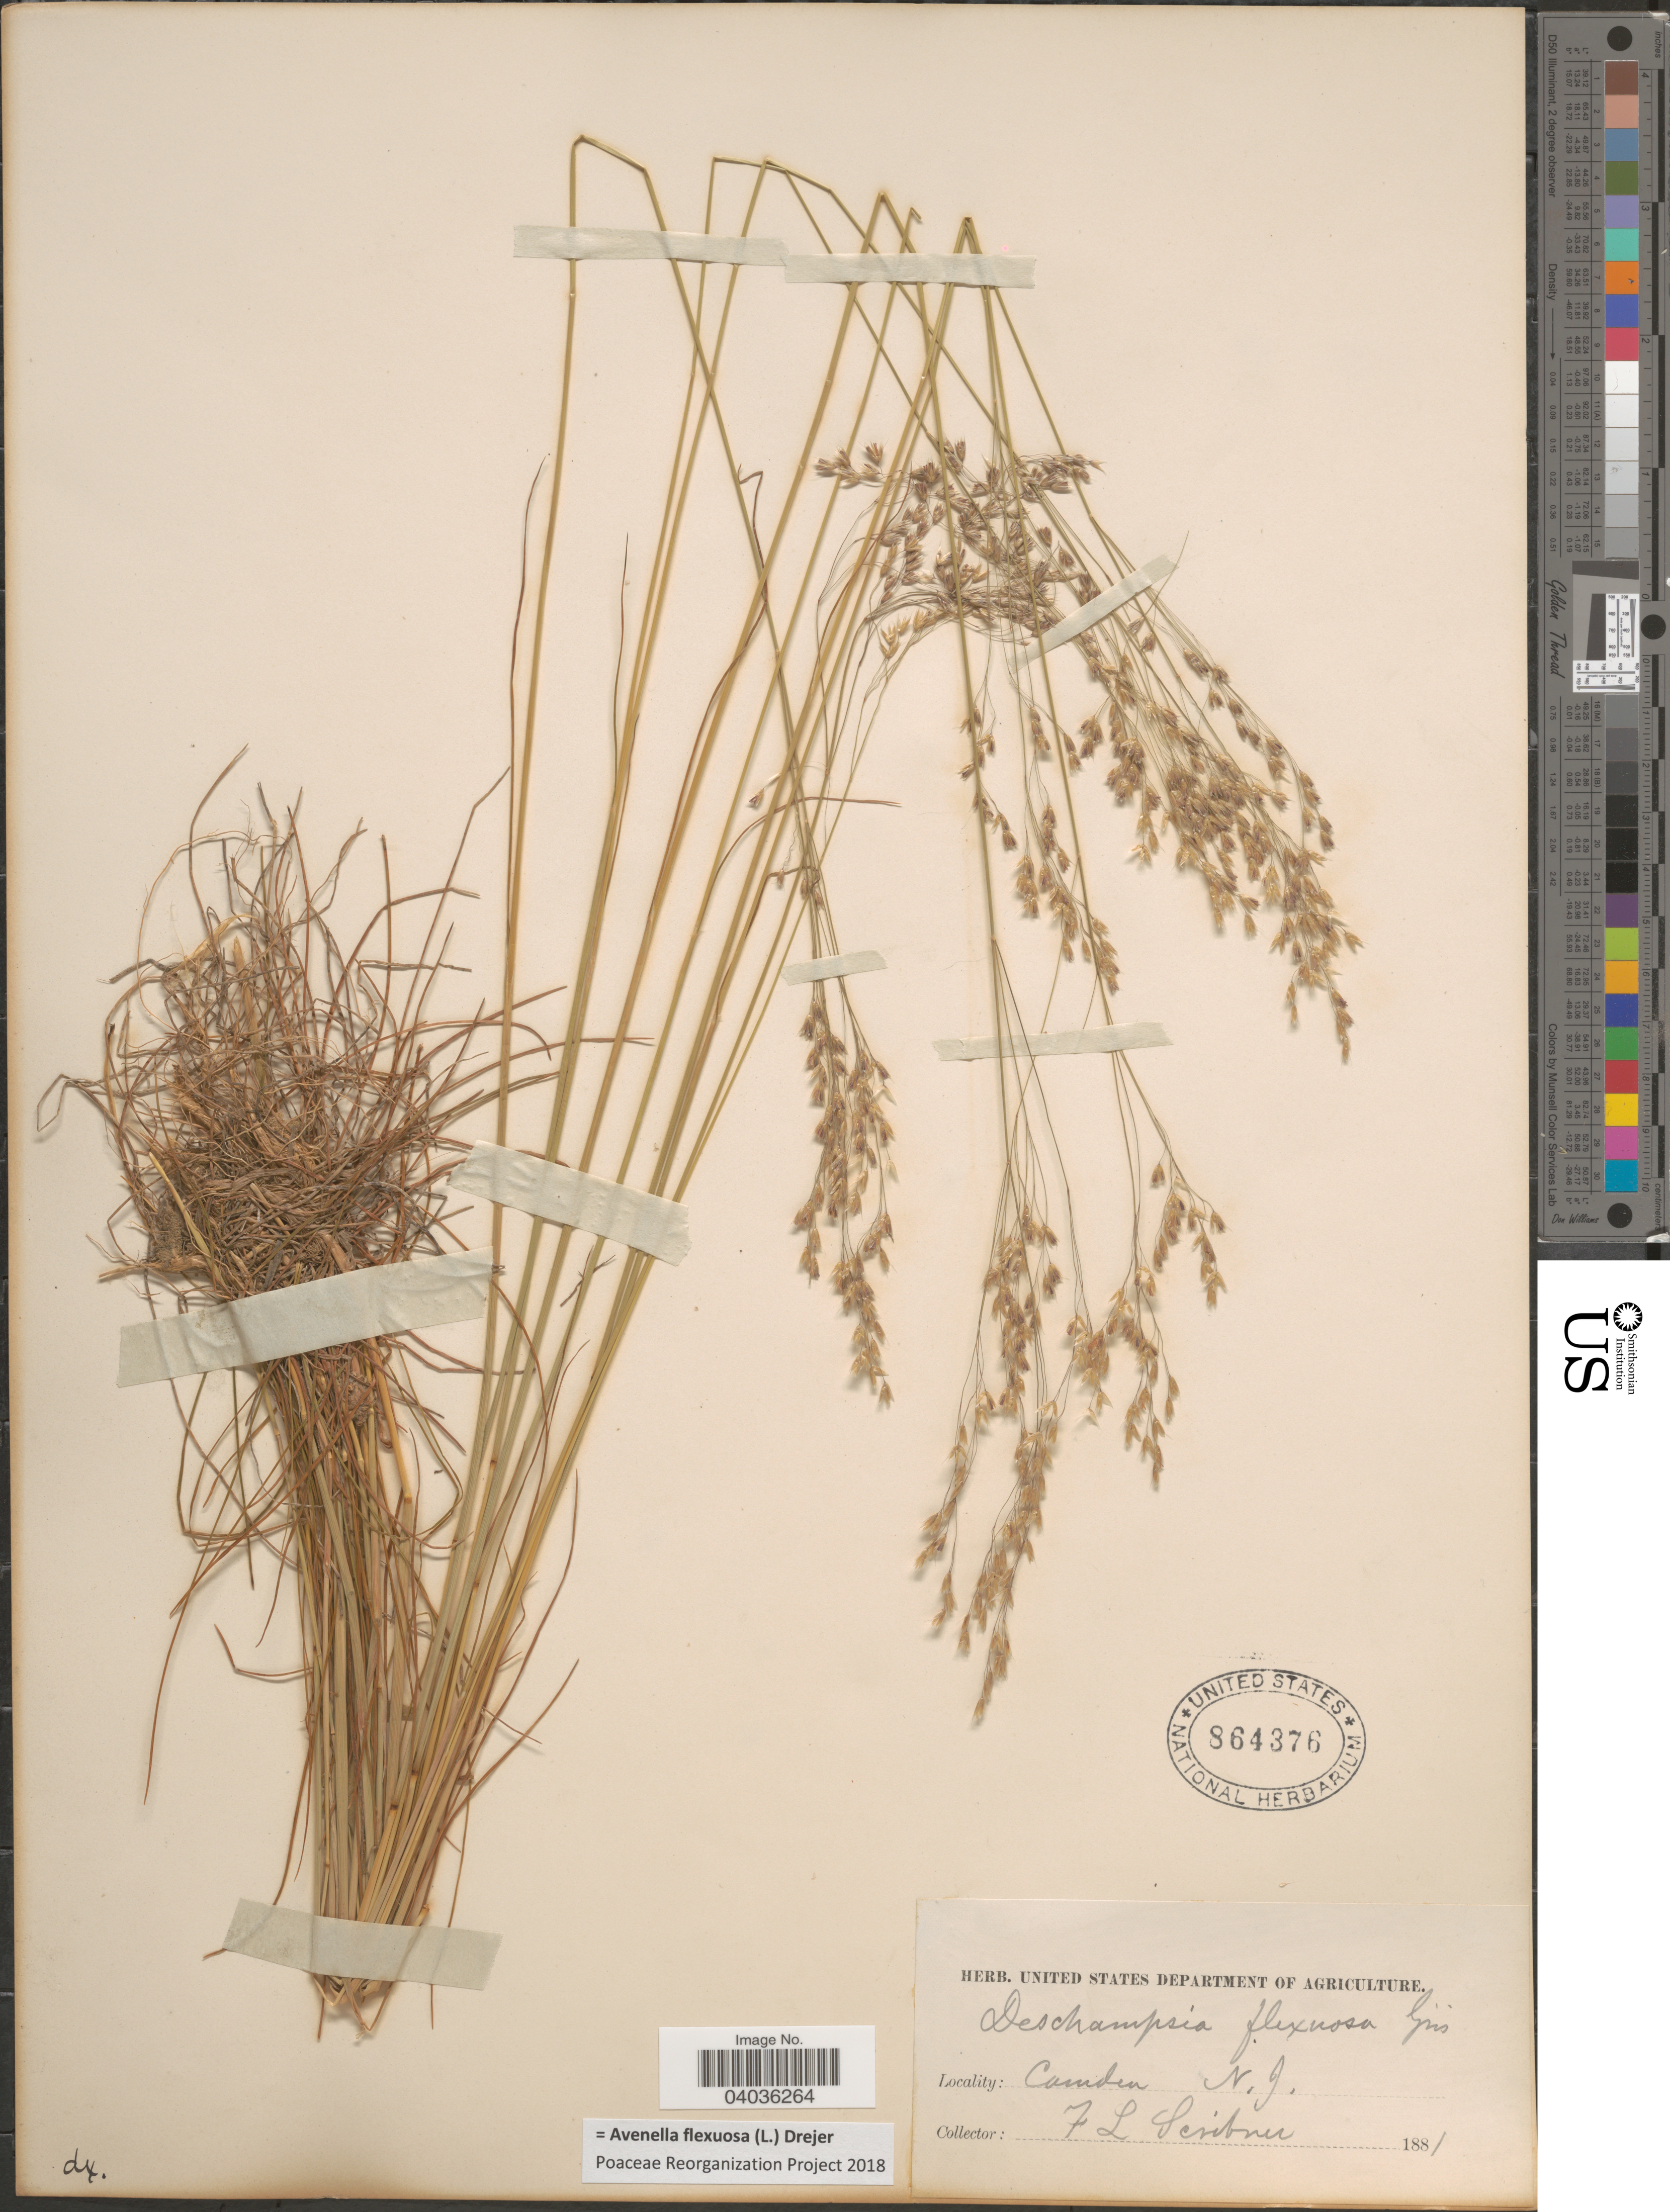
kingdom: Plantae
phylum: Tracheophyta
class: Liliopsida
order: Poales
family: Poaceae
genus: Avenella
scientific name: Avenella flexuosa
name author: (L.) Drejer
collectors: F. L. Scribner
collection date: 1881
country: United States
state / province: New Jersey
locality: Camden.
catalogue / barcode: US 864376